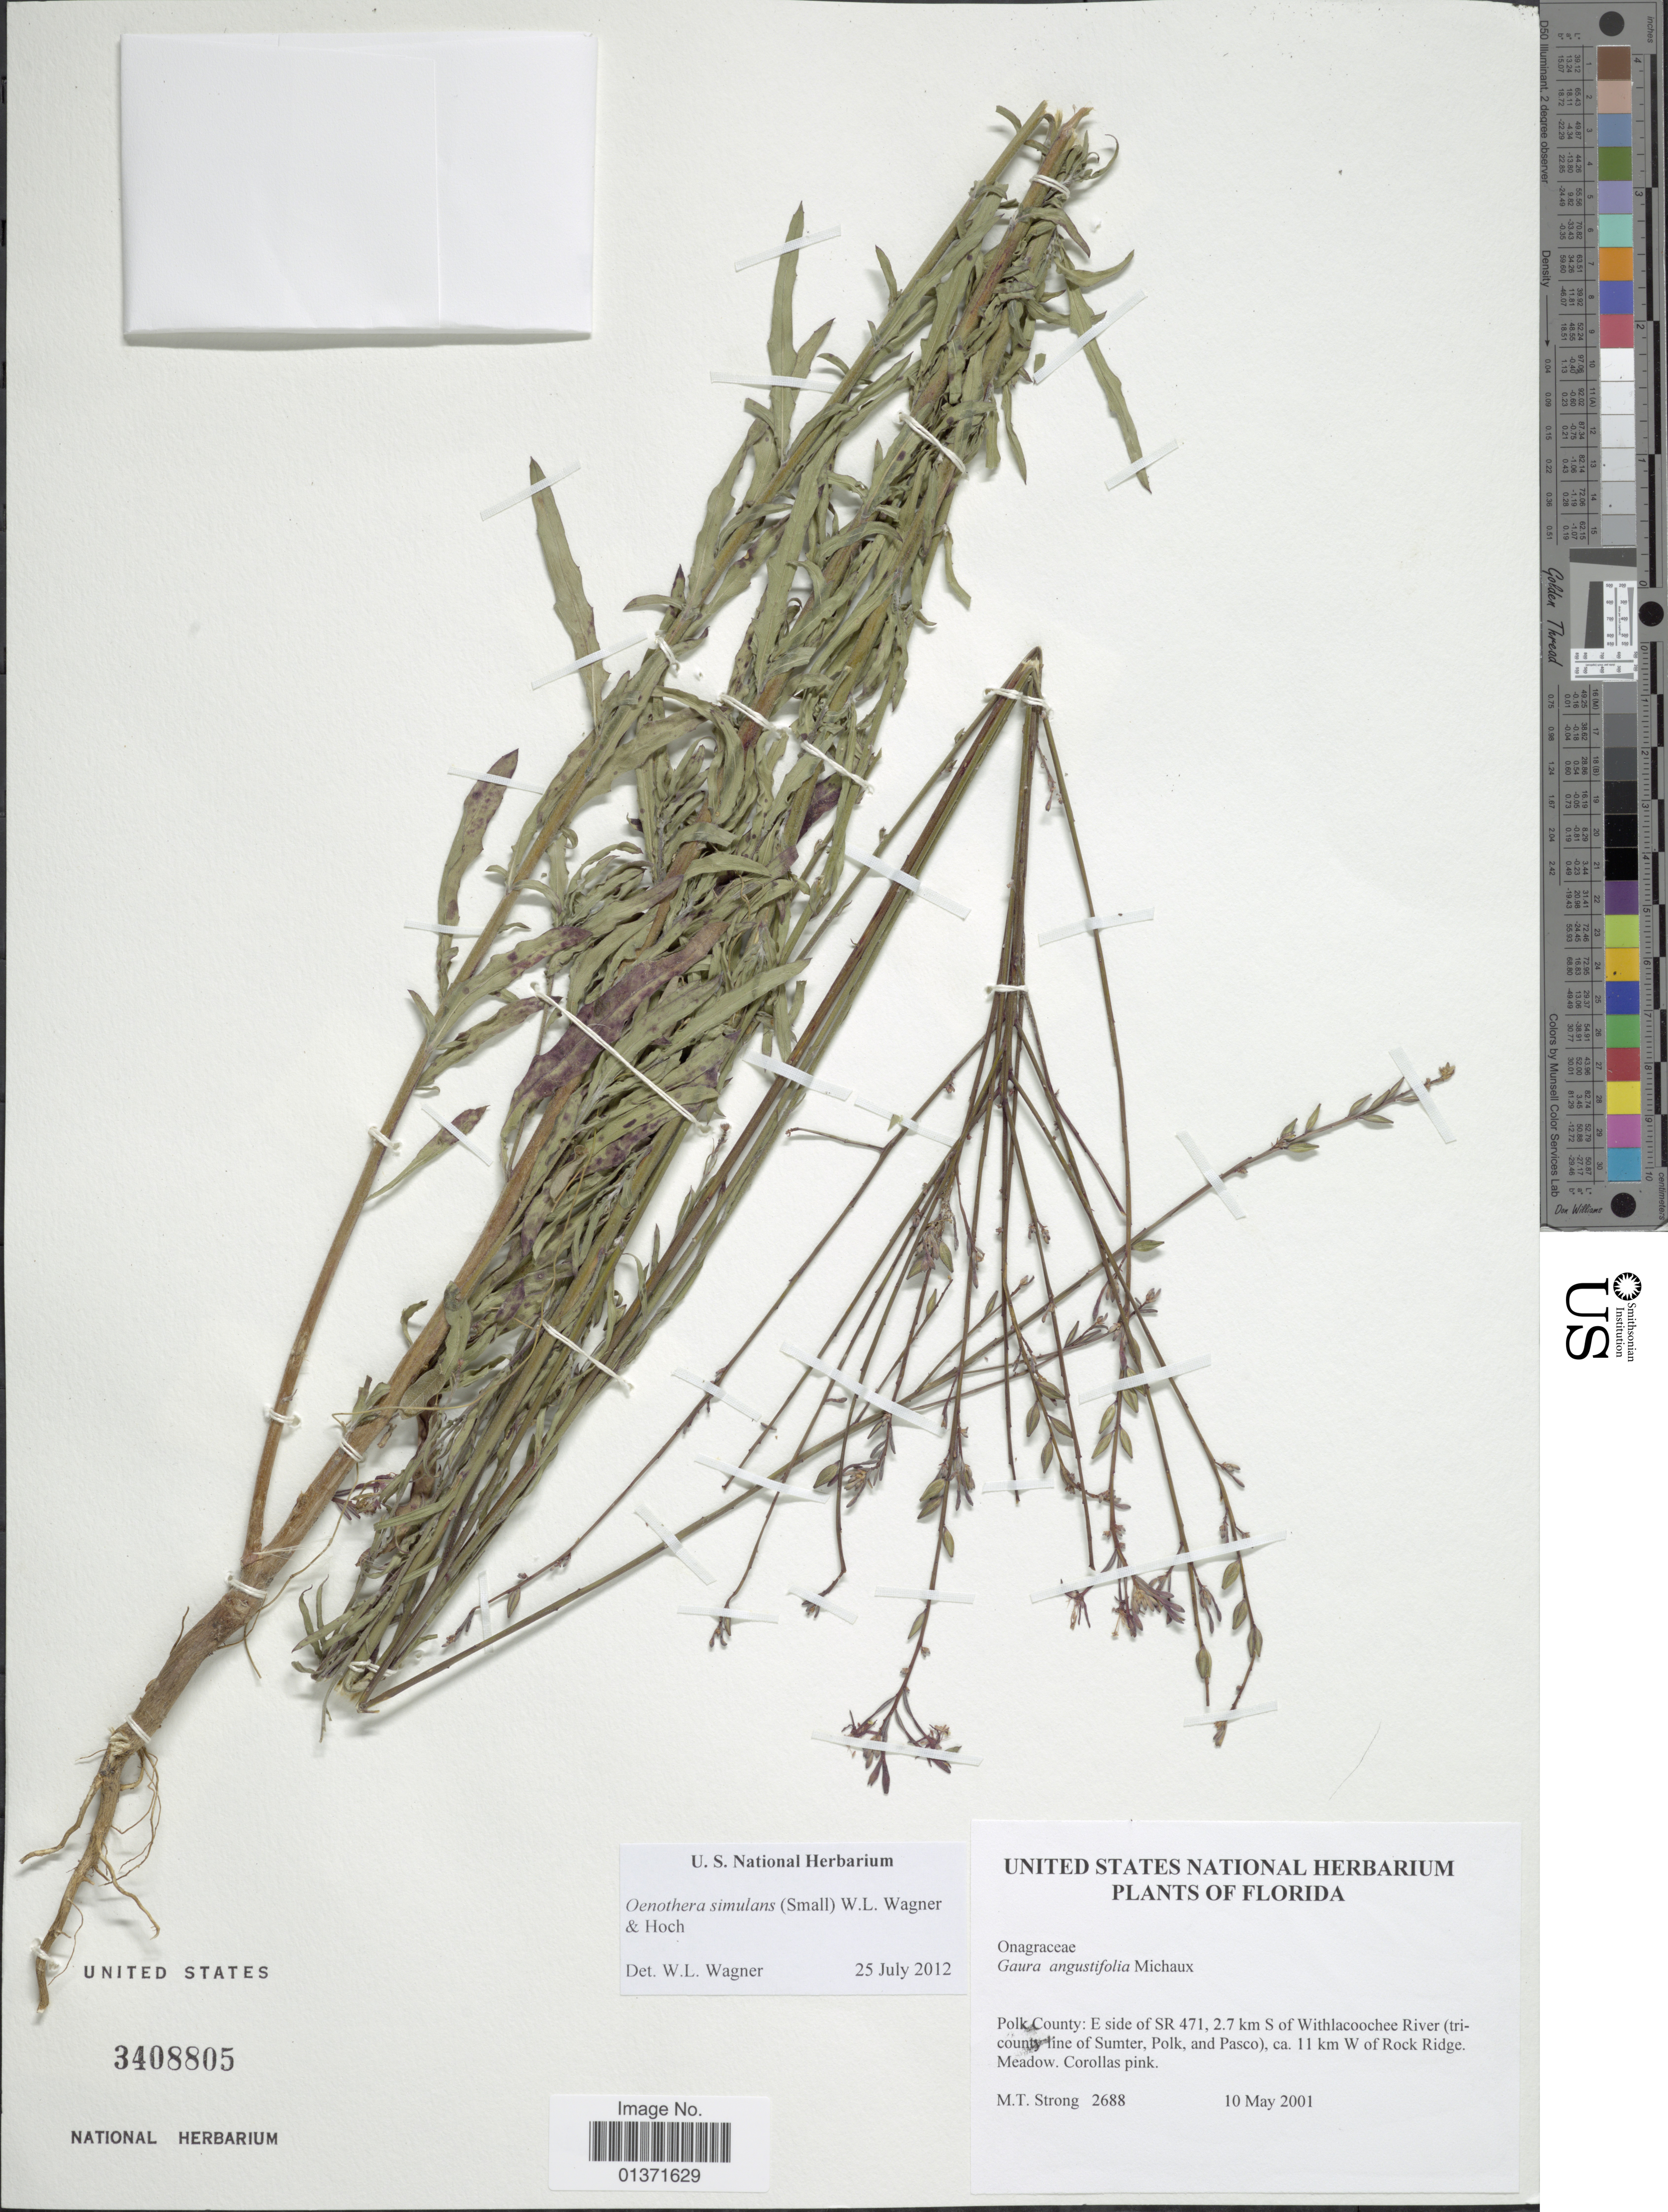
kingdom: Plantae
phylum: Tracheophyta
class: Magnoliopsida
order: Myrtales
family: Onagraceae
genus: Oenothera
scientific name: Oenothera simulans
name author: Michx.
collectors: M. T. Strong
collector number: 2688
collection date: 2001-05-10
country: United States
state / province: Florida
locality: Florida, P:olk County of SR 471, 2.7 km S of Withlacoochee River (tri-county line of Sumter, Polk, and Pasco), ca 11 km W of Rock Ridge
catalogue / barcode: US 3408805